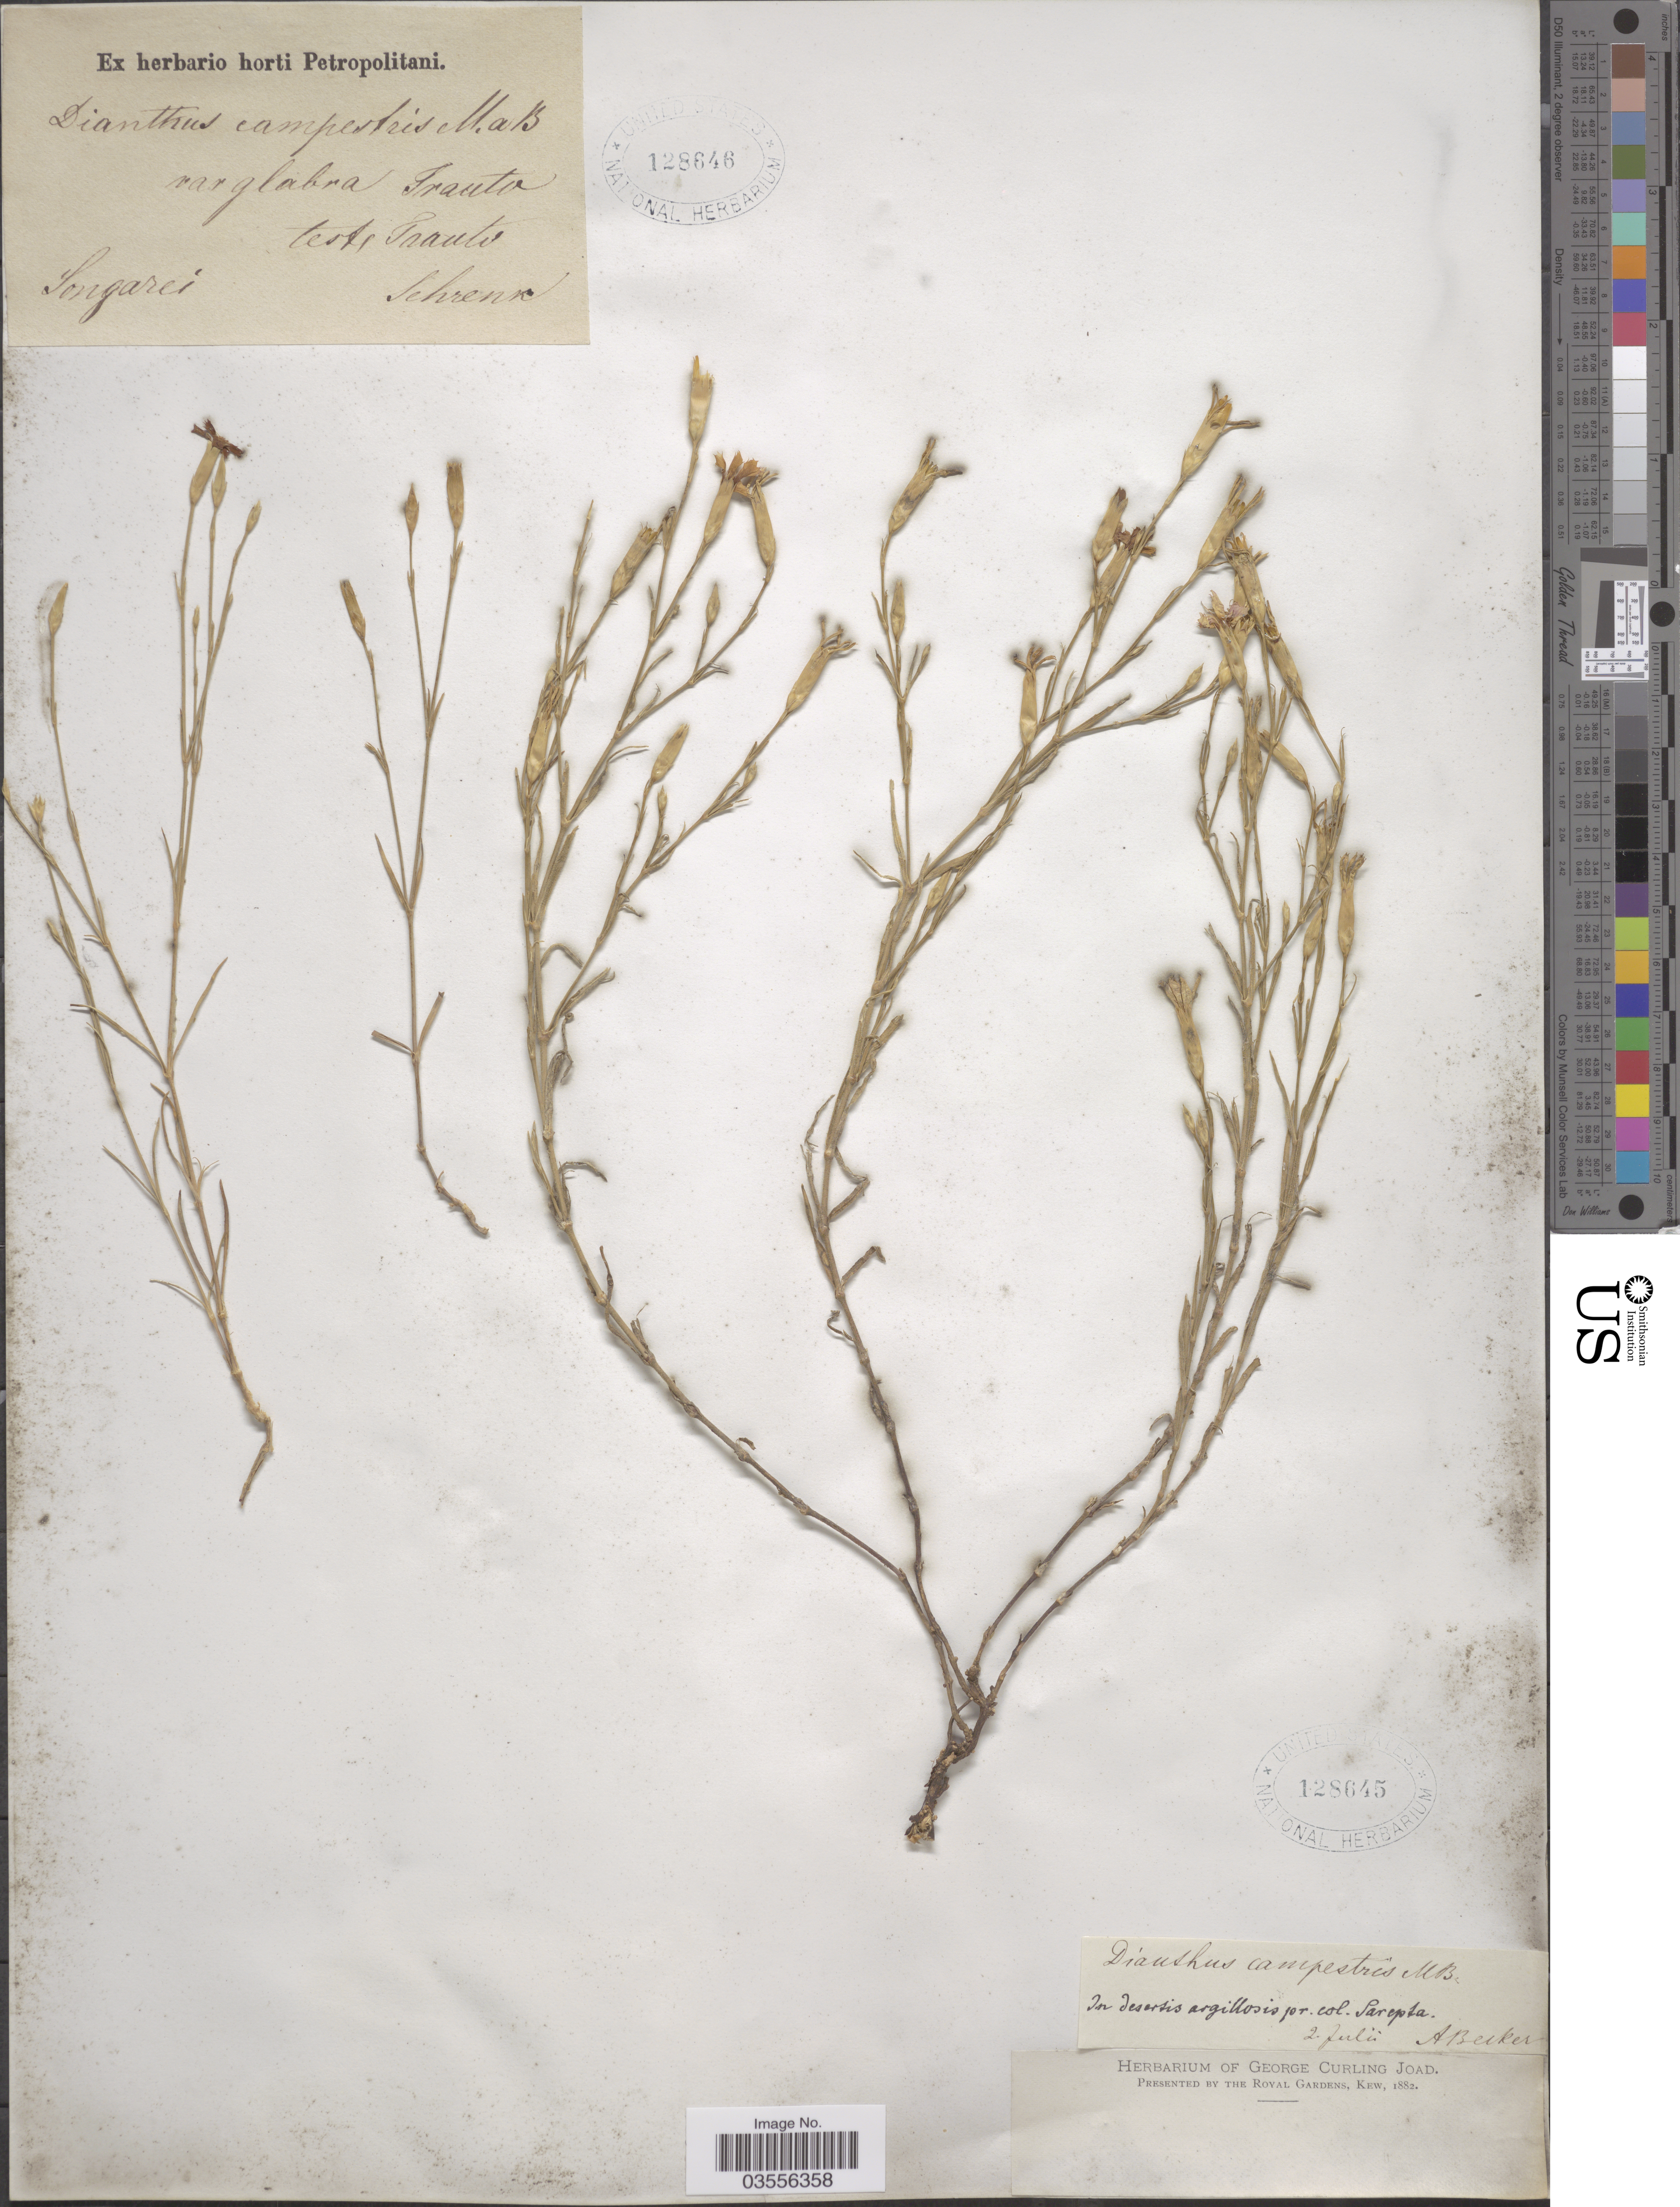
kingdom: Plantae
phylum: Tracheophyta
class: Magnoliopsida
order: Caryophyllales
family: Caryophyllaceae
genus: Dianthus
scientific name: Dianthus campestris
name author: M. Bieb.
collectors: A.G. Schrenk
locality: Songarei.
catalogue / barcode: US 128646